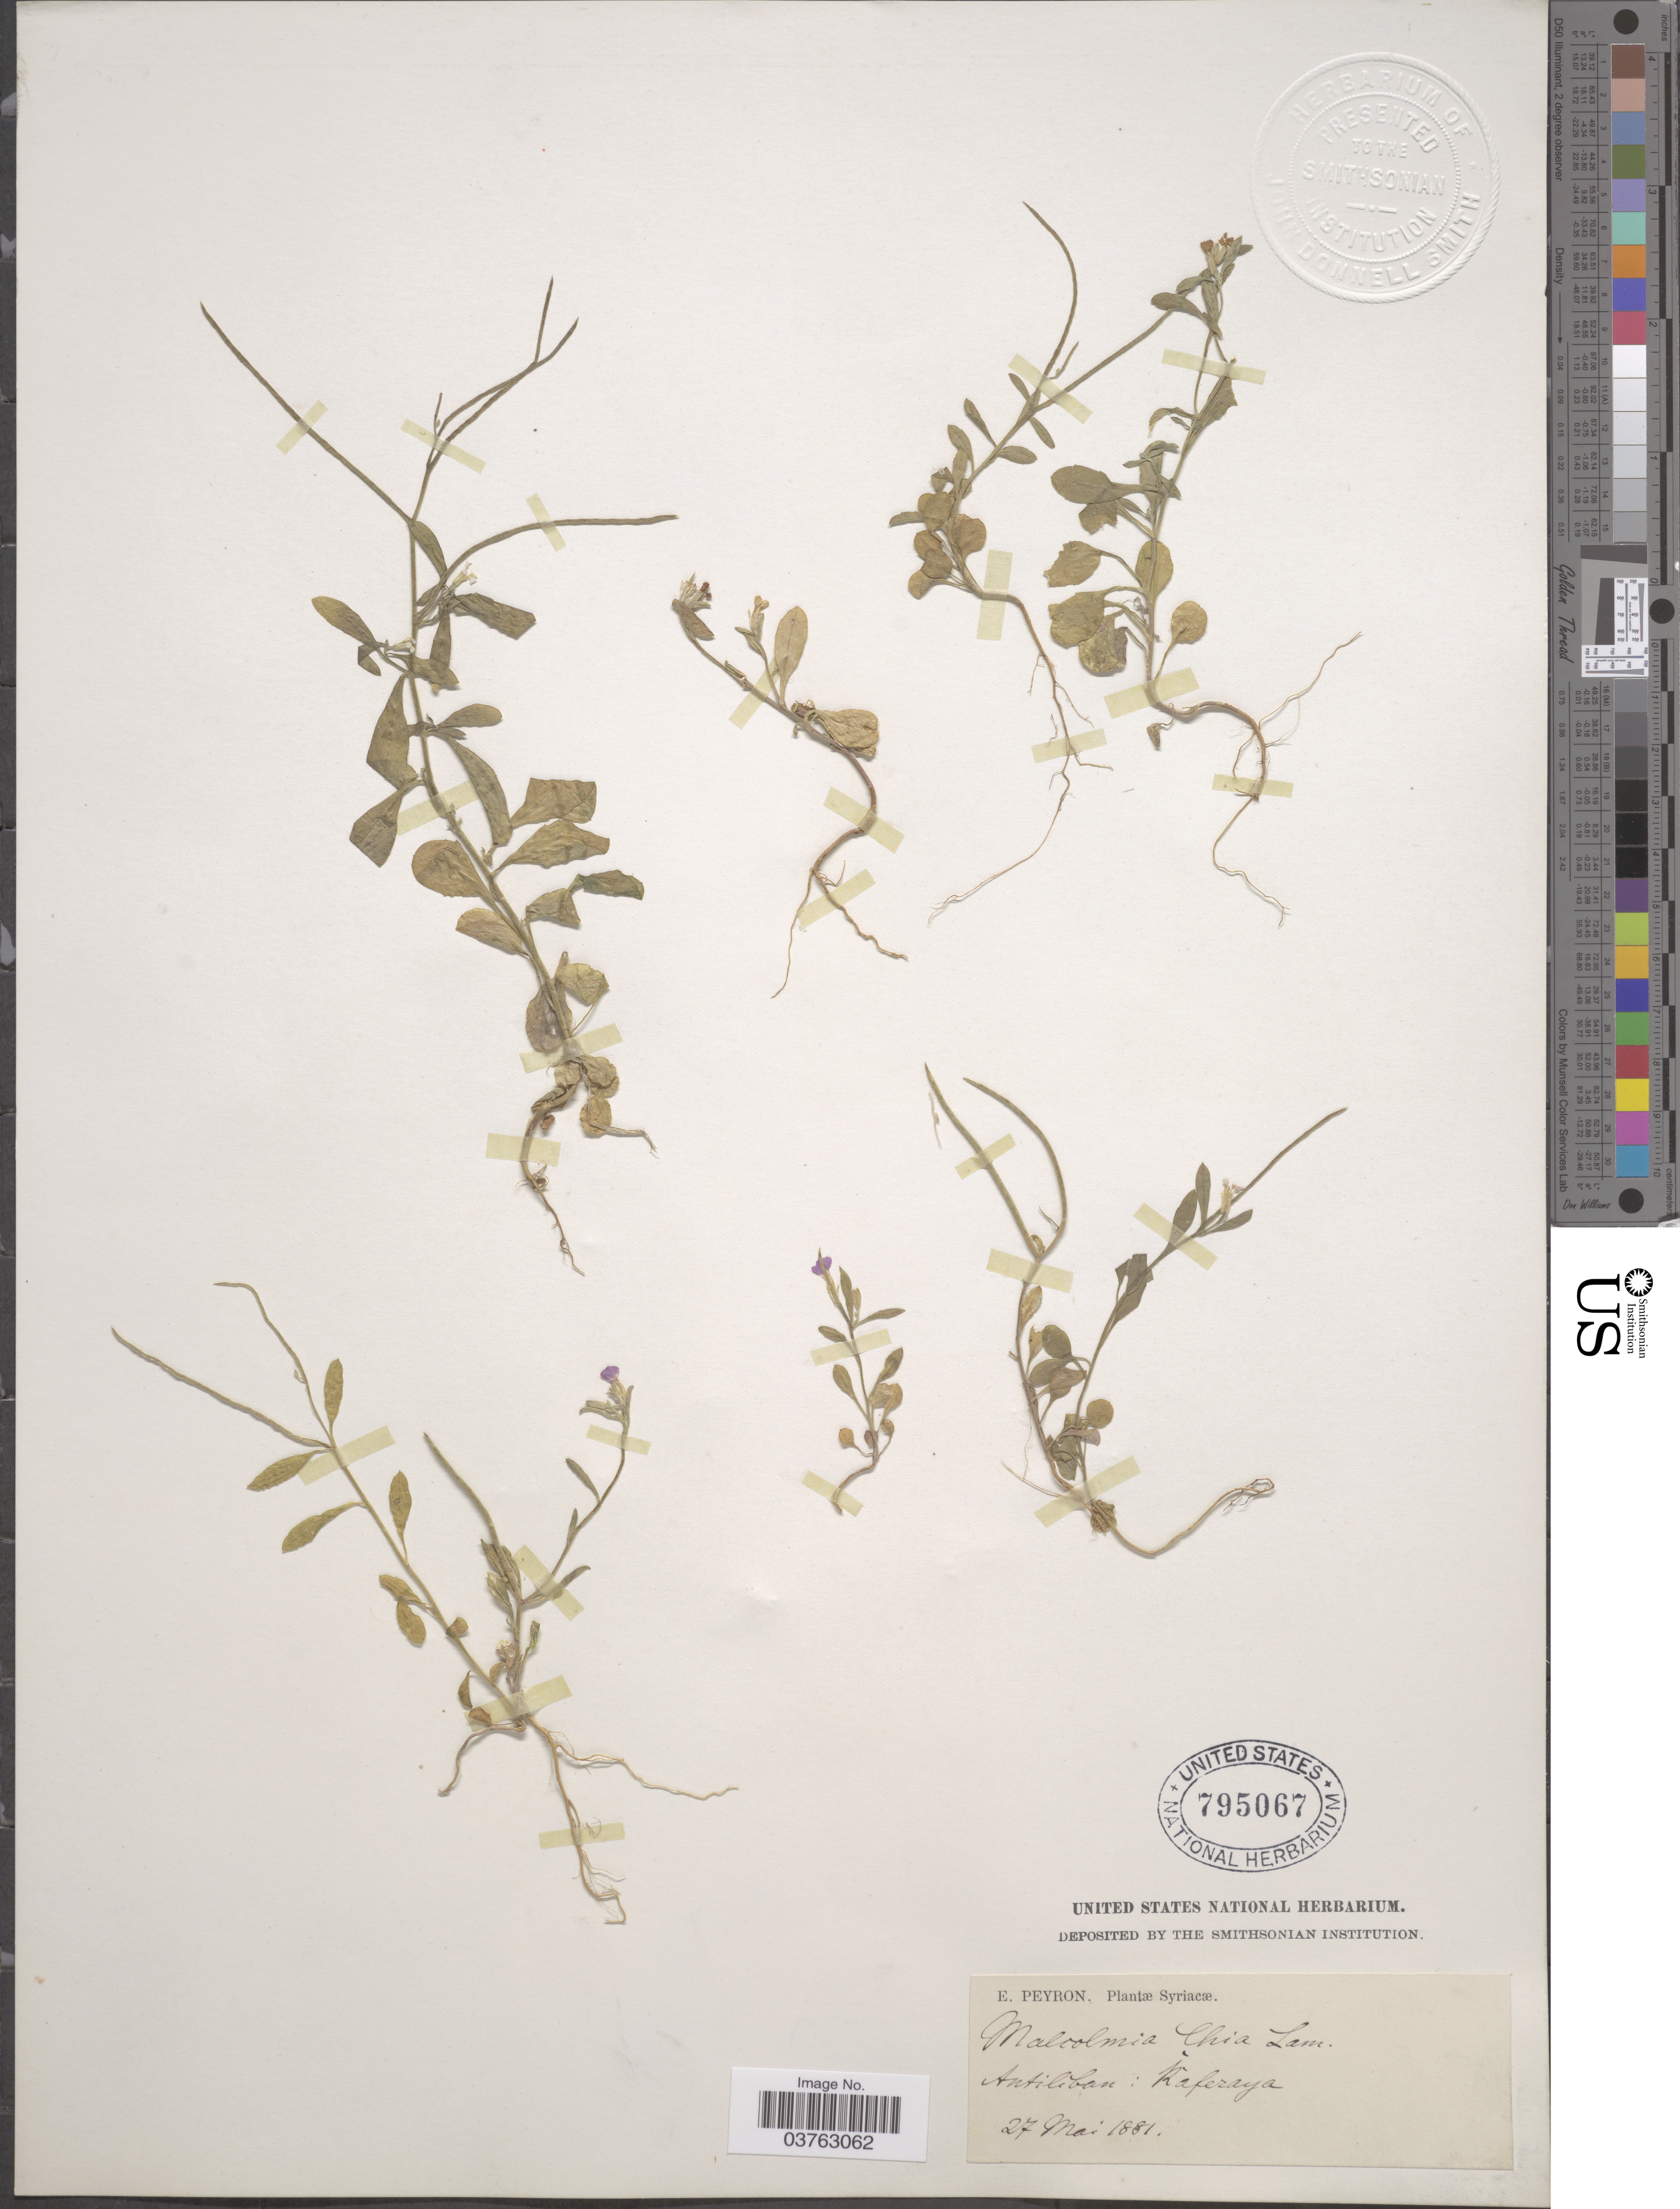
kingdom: Plantae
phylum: Tracheophyta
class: Magnoliopsida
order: Brassicales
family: Brassicaceae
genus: Malcolmia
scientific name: Malcolmia chia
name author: DC.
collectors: E. Peyron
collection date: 1881-05-27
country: Syria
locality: Antiliban: Kaferaya.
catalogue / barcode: US 795067